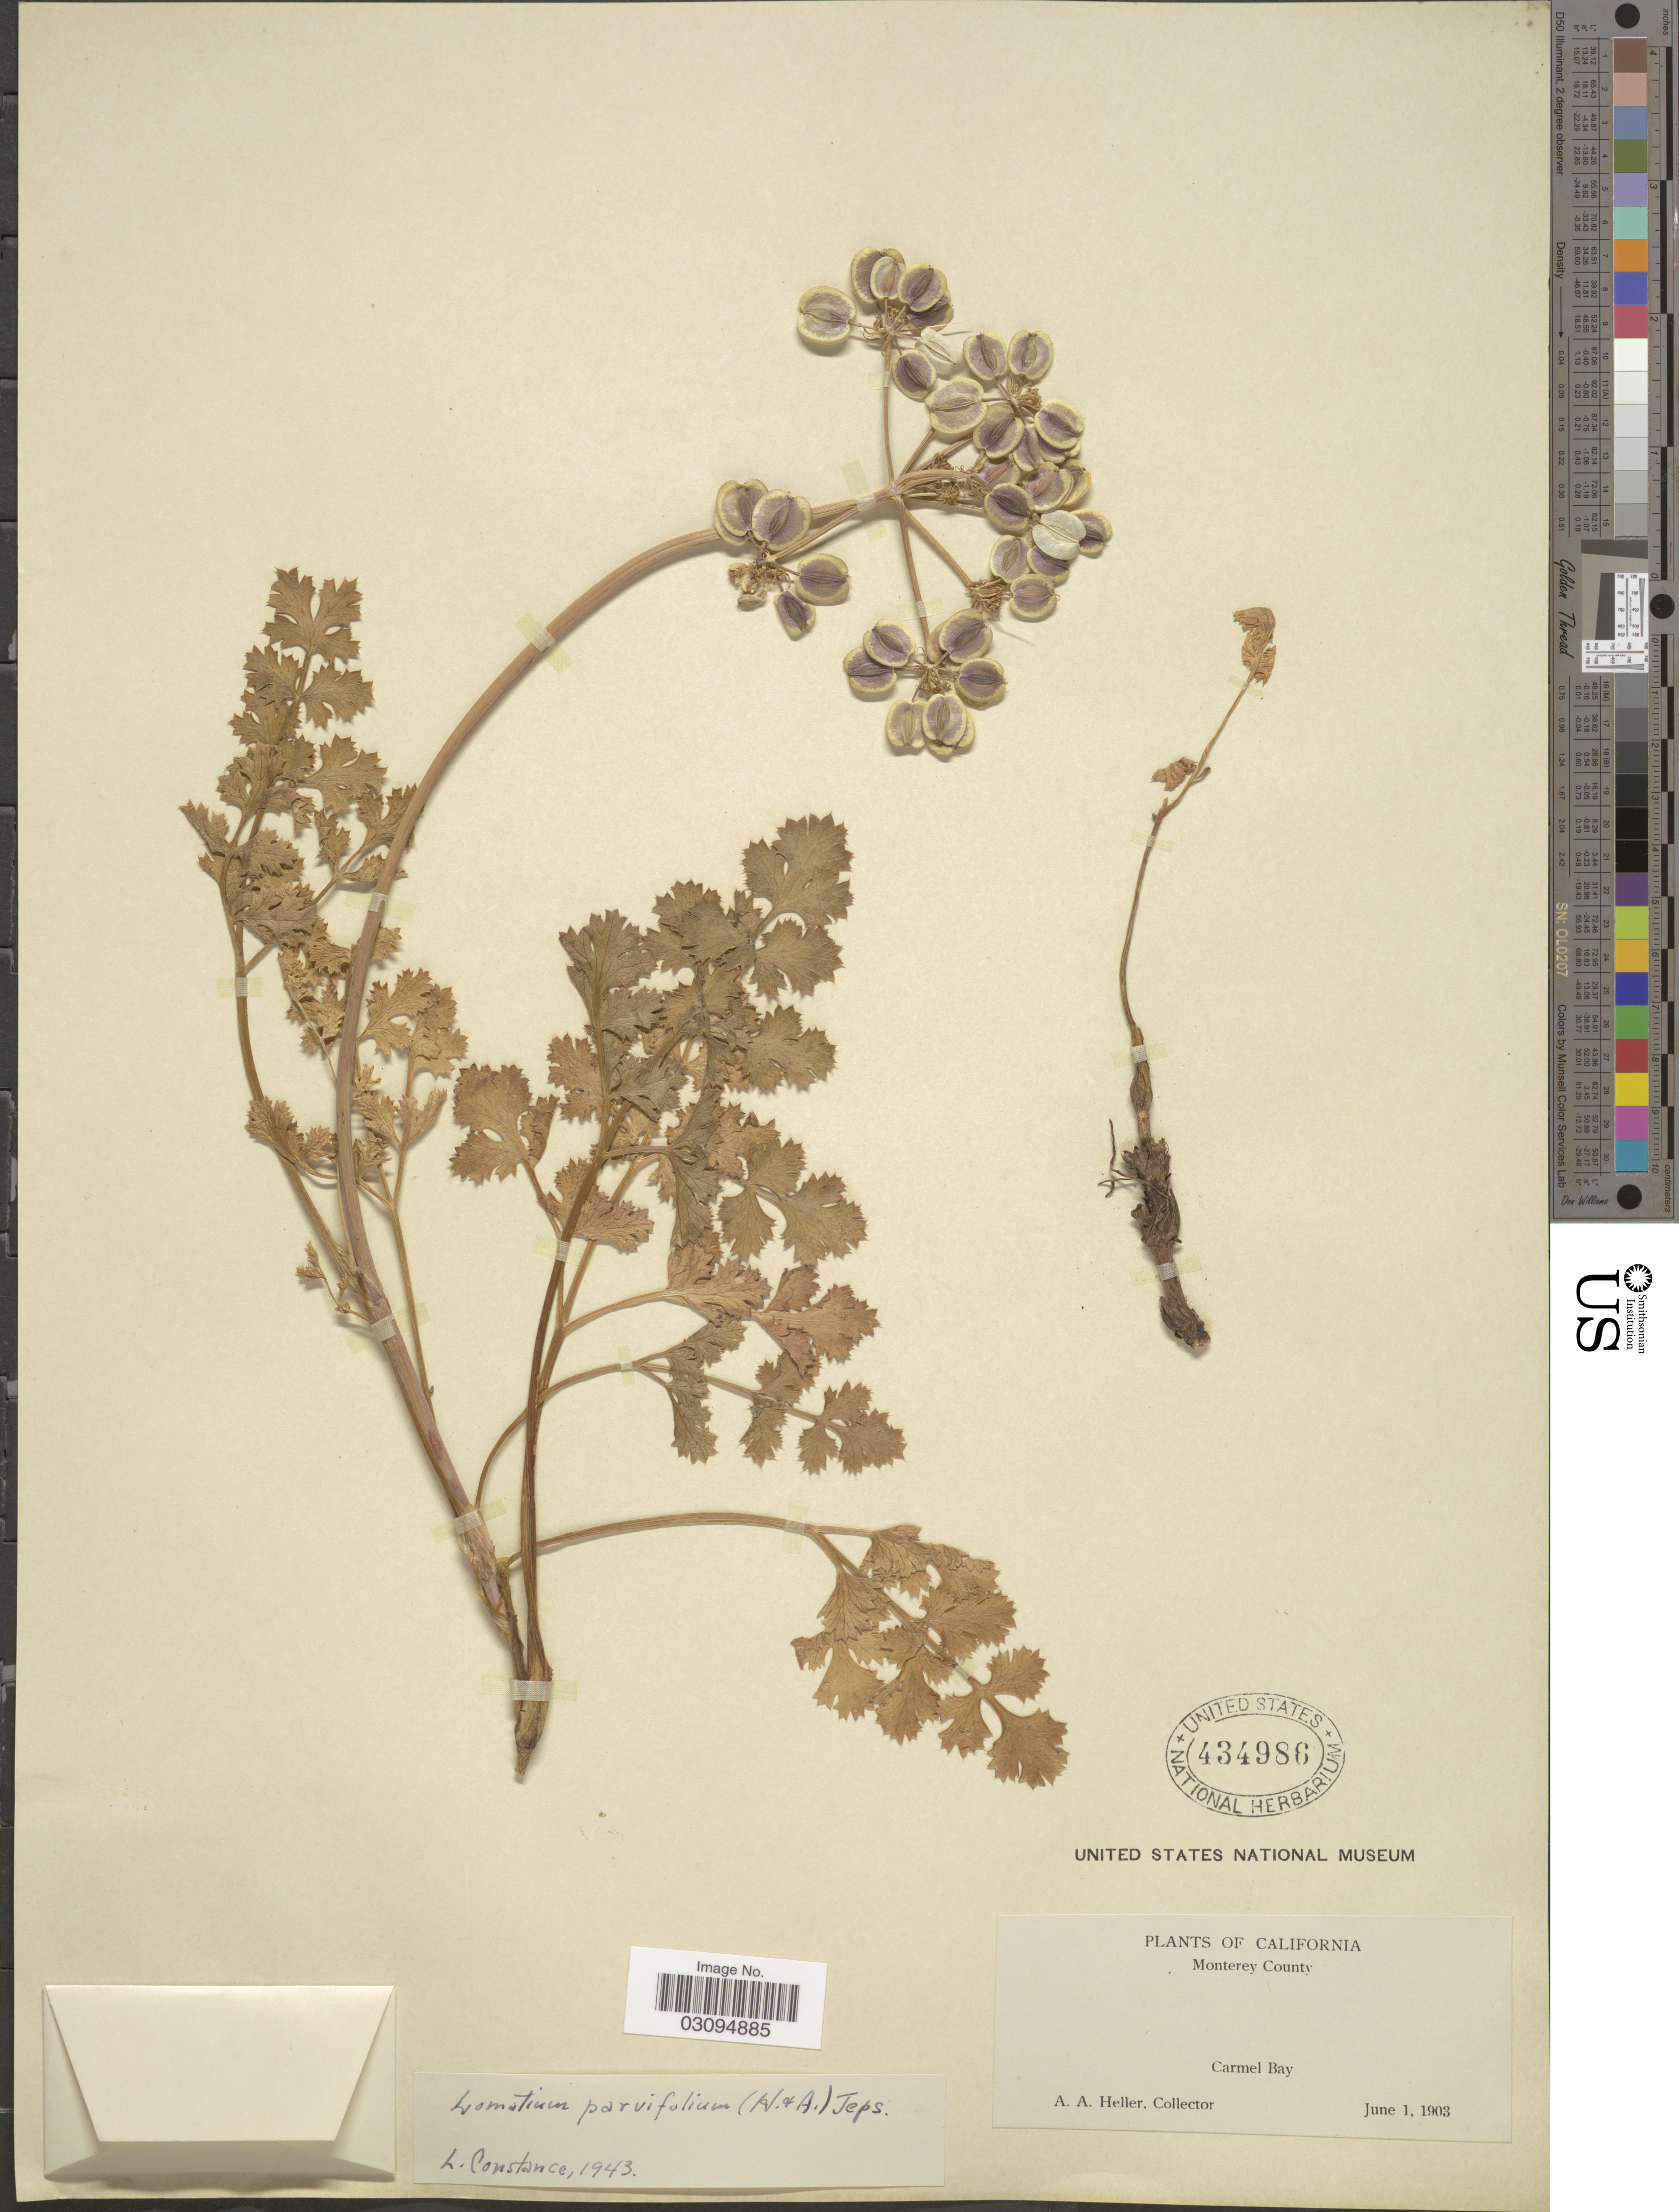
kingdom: Plantae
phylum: Tracheophyta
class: Magnoliopsida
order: Apiales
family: Apiaceae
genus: Lomatium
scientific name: Lomatium parvifolium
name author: (Hook. & Arn.) Jeps.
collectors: A. A. Heller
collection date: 1903-06-01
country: United States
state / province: California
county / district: Monterey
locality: Monterey County, Carmel Bay.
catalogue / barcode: US 434986